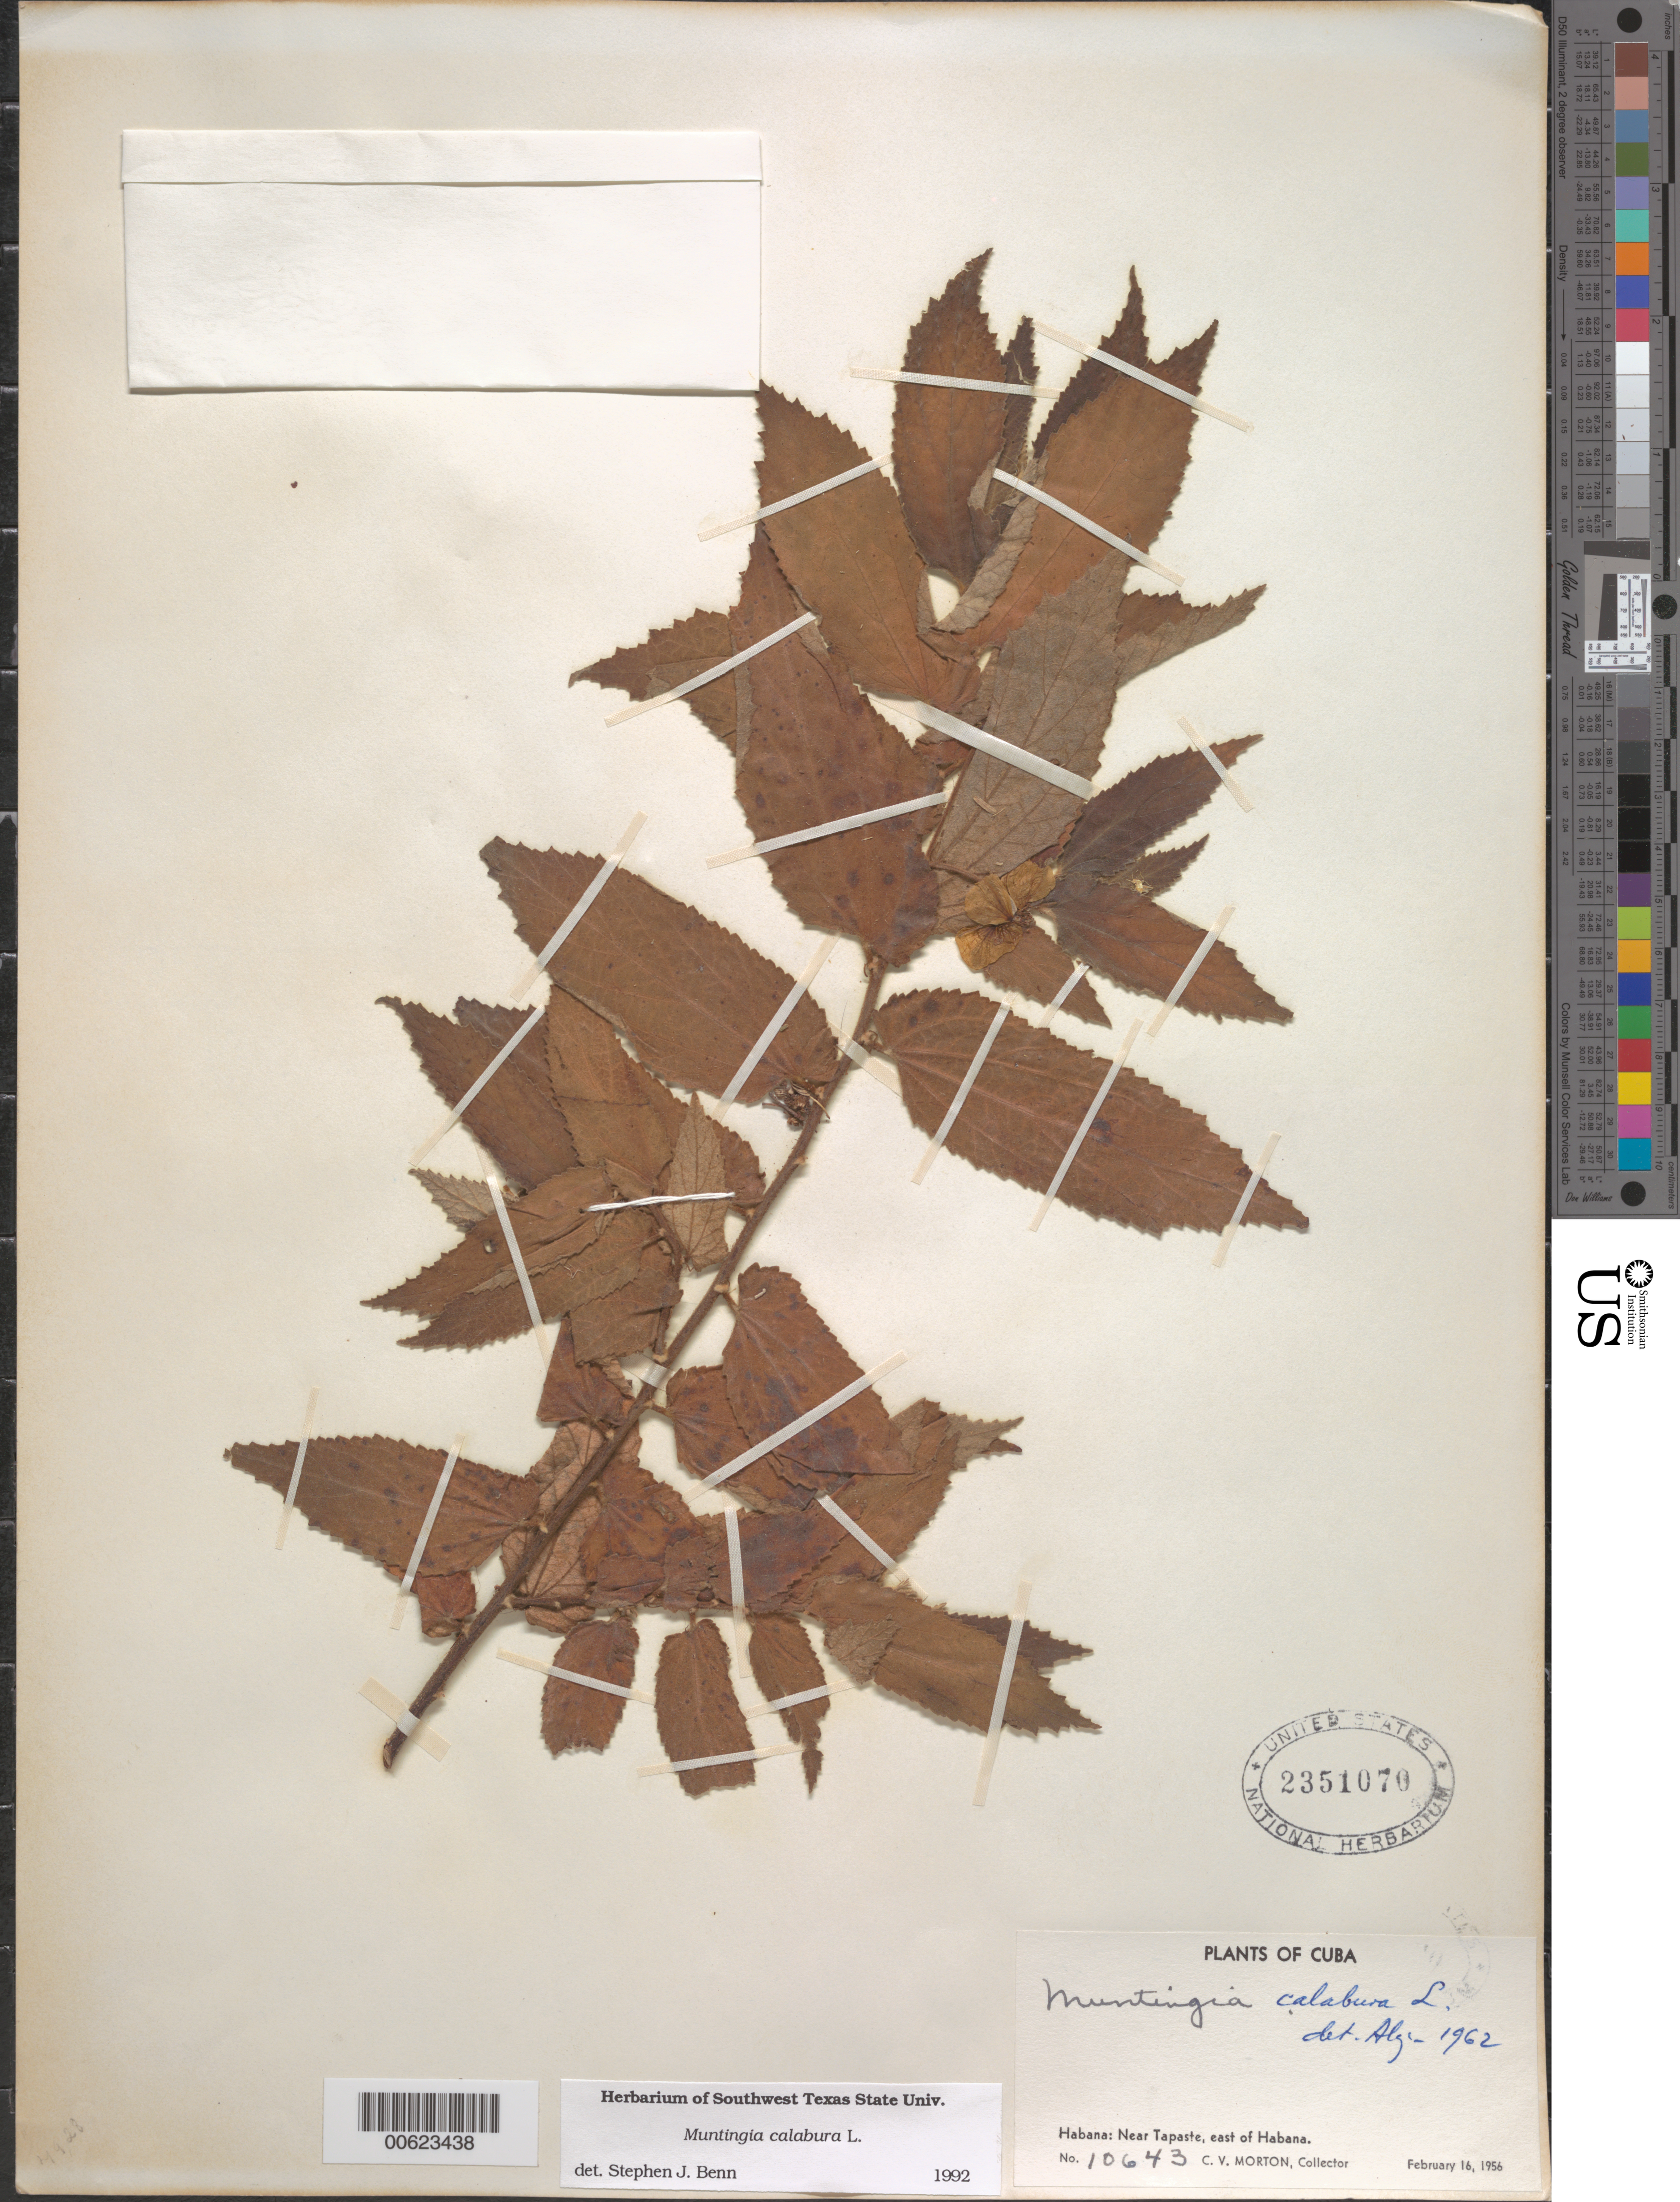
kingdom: Plantae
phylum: Tracheophyta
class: Magnoliopsida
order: Malvales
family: Muntingiaceae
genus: Muntingia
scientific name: Muntingia calabura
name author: L.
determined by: Benn, S. J.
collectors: C. V. Morton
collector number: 10643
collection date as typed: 16 Feb 1956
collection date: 1956-02-16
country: Cuba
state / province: La Habana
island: Greater Antilles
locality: Near Tapaste, E of Habana.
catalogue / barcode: US 2351070